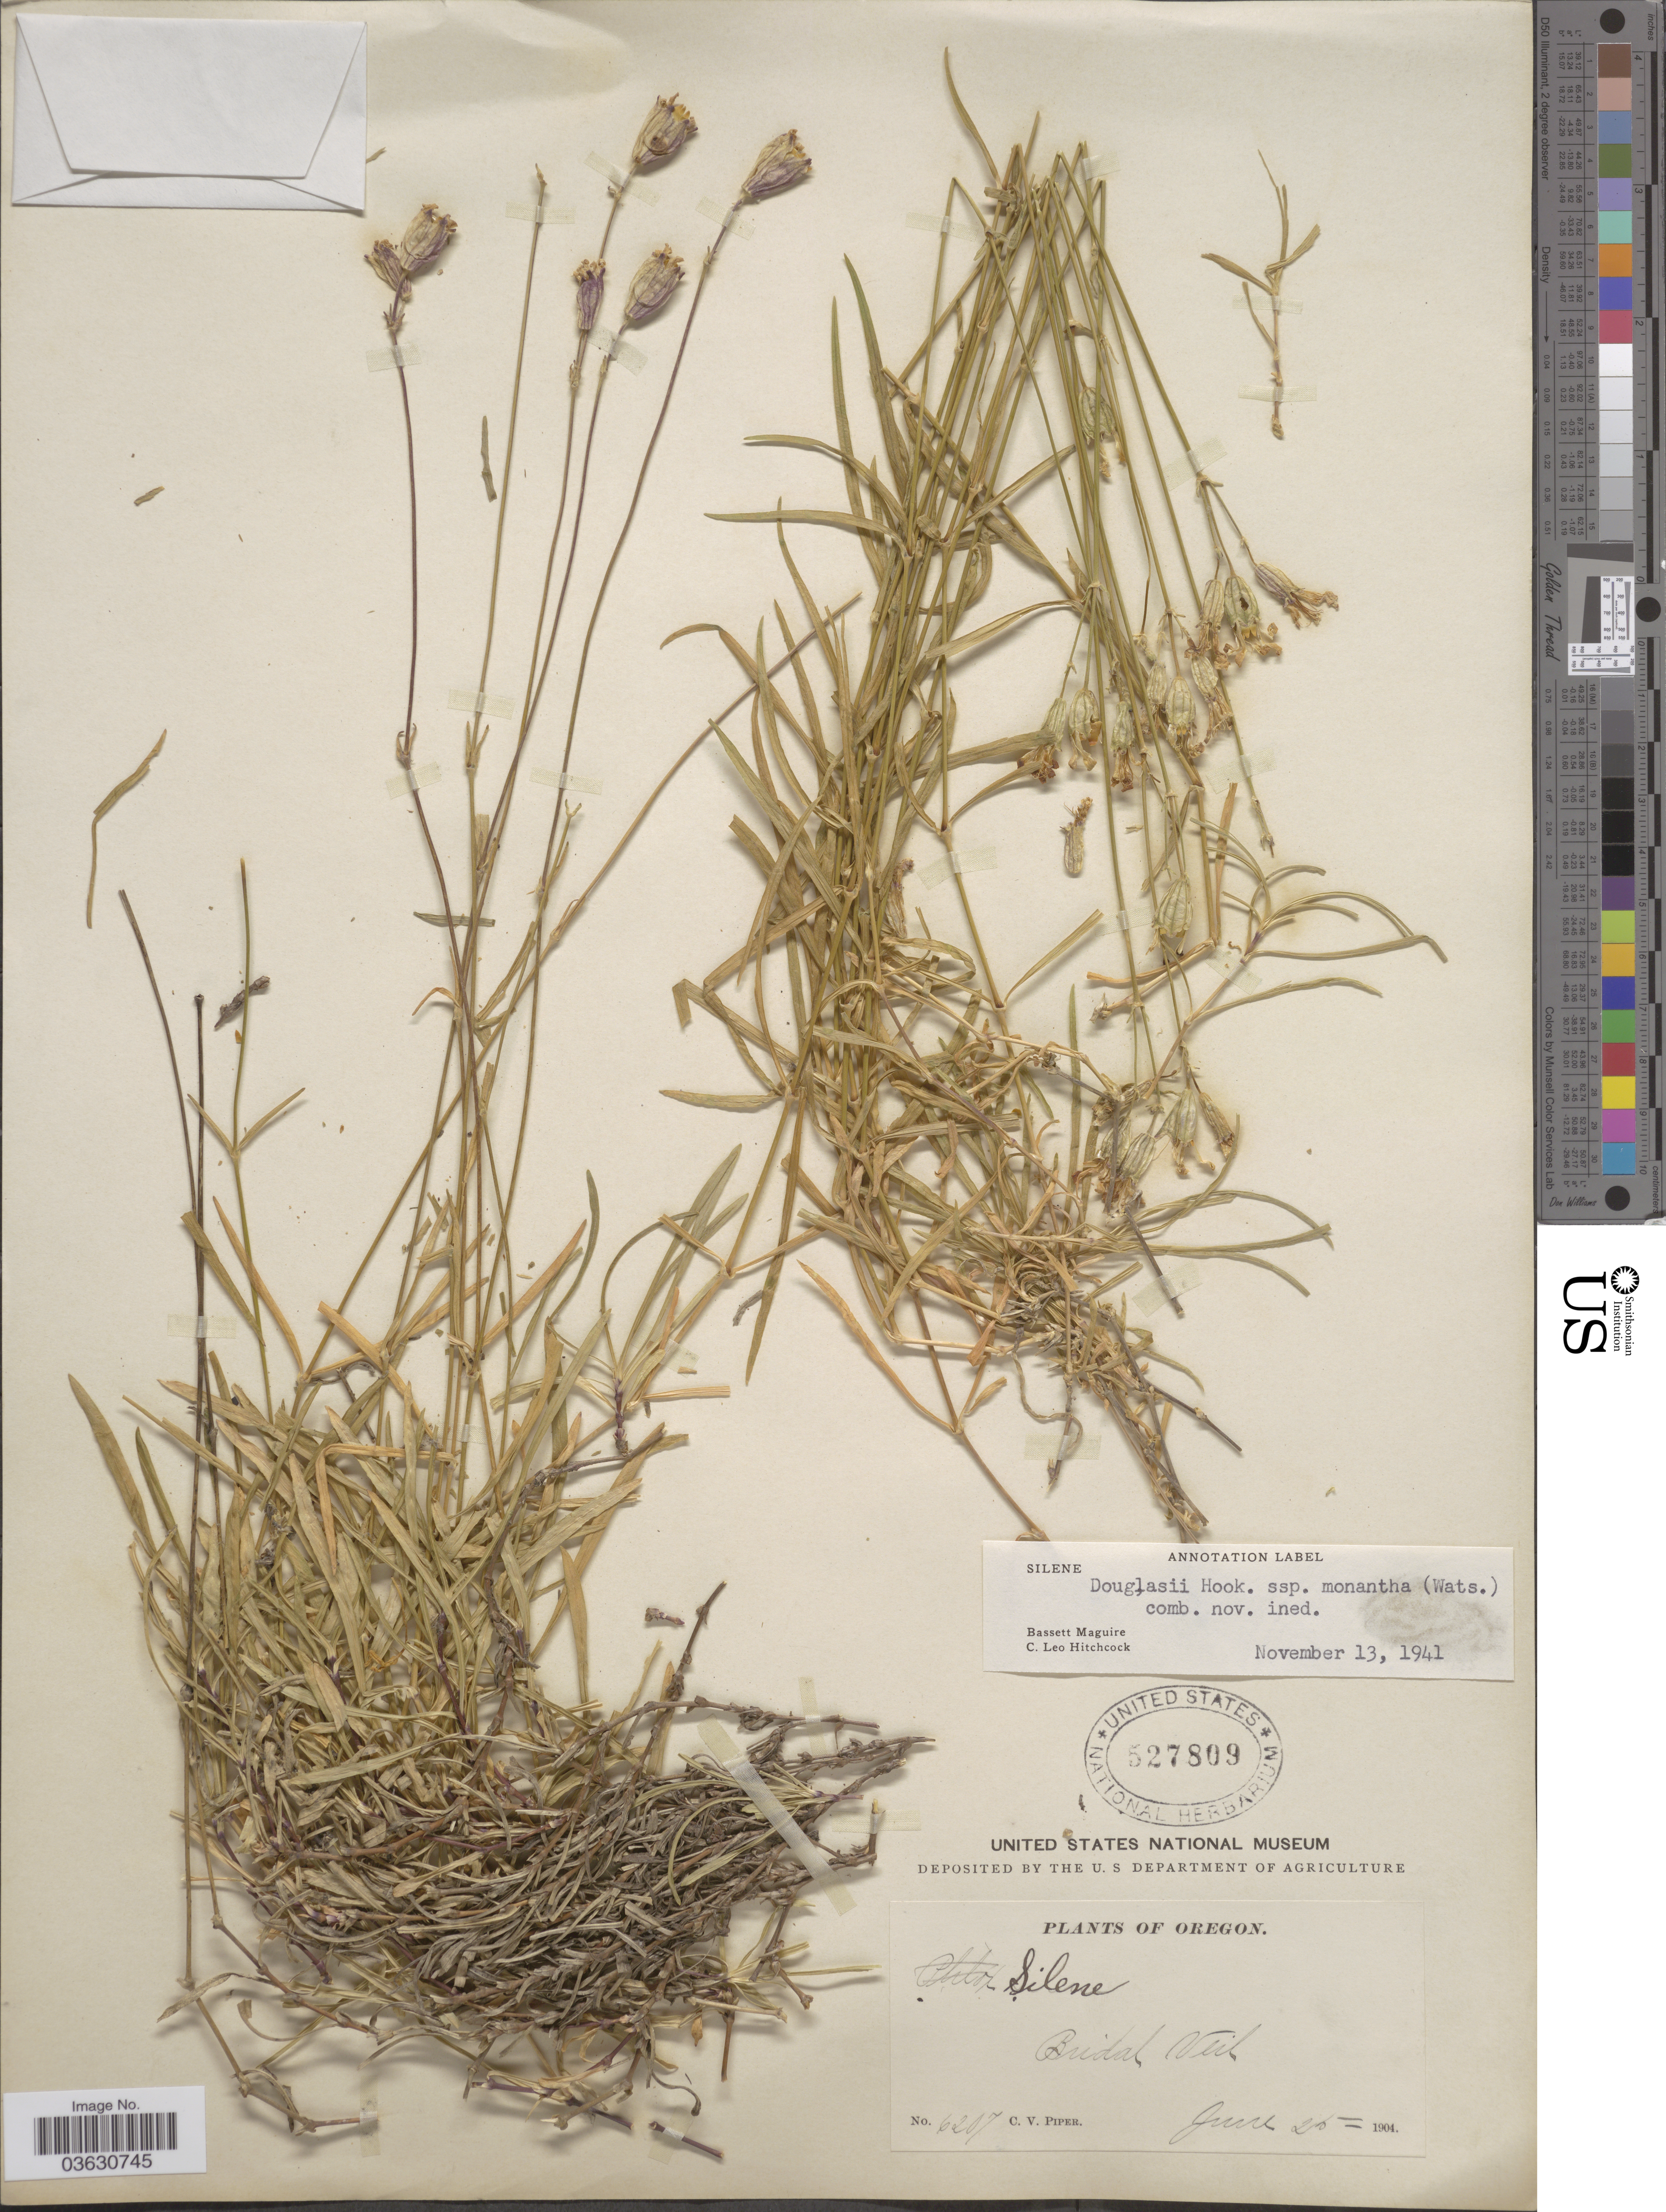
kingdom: Plantae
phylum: Tracheophyta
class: Magnoliopsida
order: Caryophyllales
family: Caryophyllaceae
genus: Silene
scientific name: Silene douglasii subsp. monantha (S. Watson) C.L. Hitchc. & Maguire comb. nov. ined.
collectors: C. V. Piper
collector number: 6207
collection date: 1904-06-26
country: United States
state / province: Oregon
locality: Bridal Veil.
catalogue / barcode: US 527809